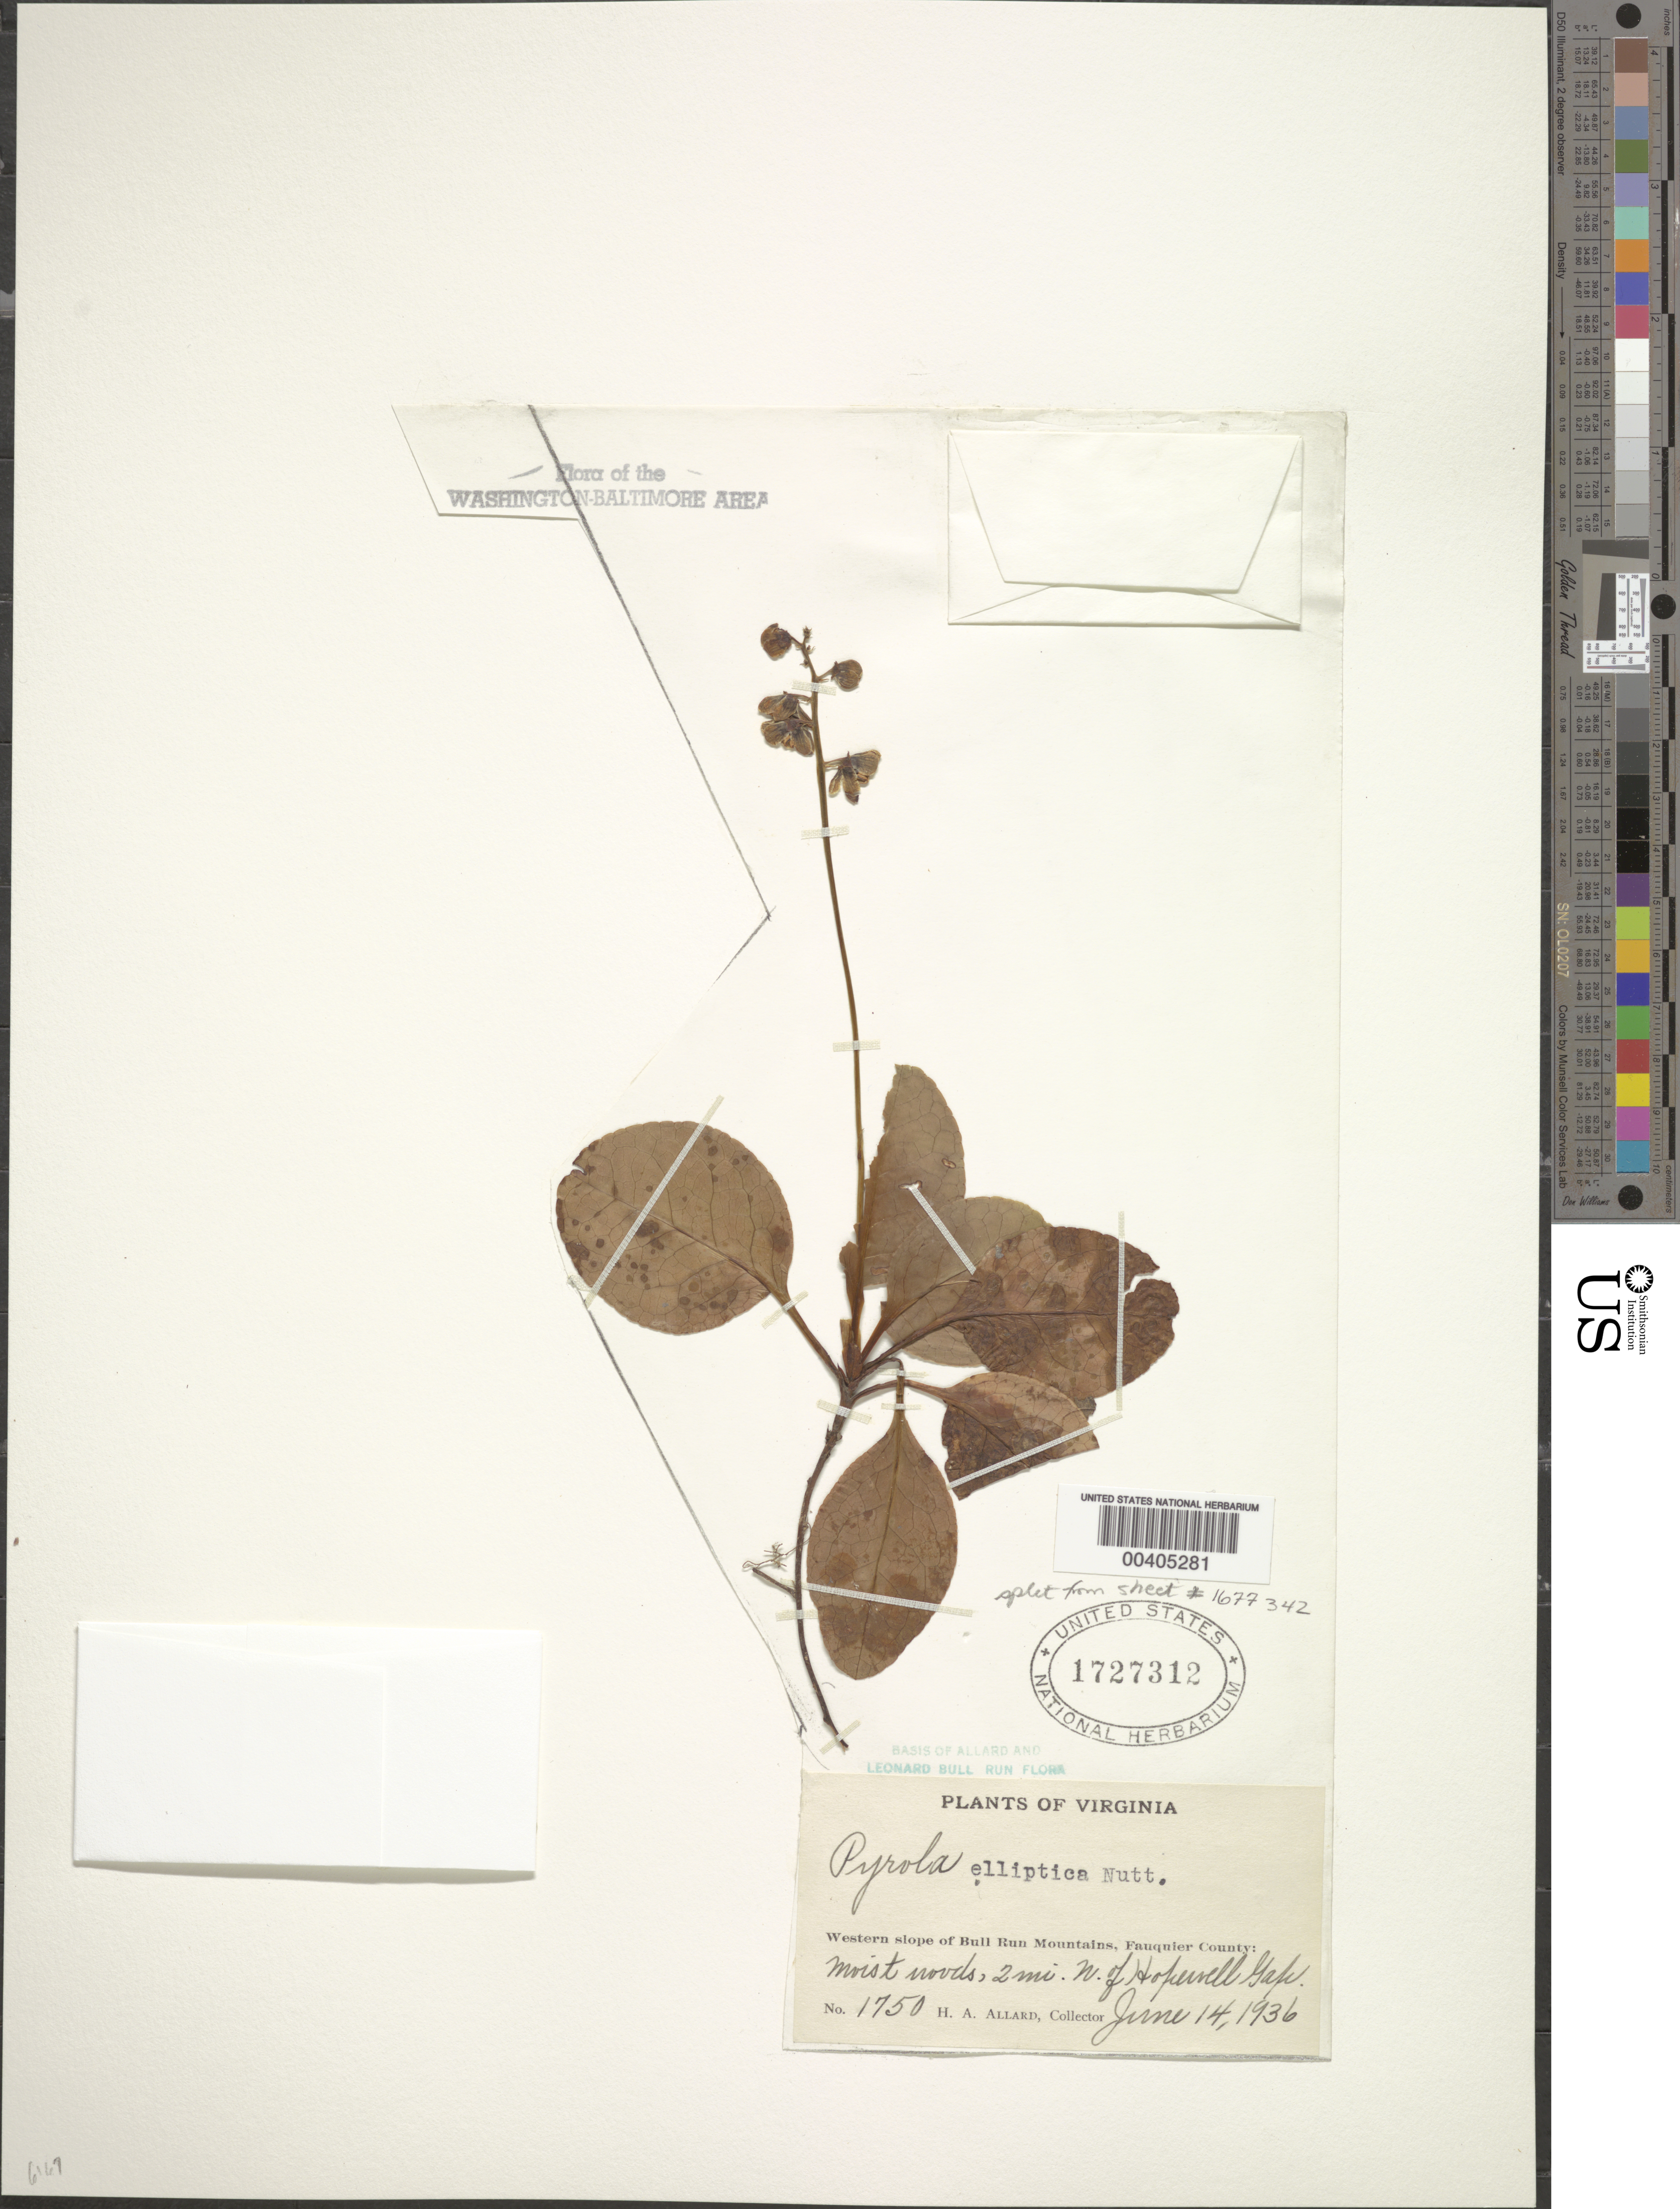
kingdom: Plantae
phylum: Tracheophyta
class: Magnoliopsida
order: Ericales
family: Ericaceae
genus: Pyrola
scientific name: Pyrola elliptica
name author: Nutt.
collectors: H. A. Allard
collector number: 1750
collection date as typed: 14 Jun 1936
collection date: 1936-06-14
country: United States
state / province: Virginia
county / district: Fauquier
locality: North of Hopewell Gap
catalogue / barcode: US 1727312